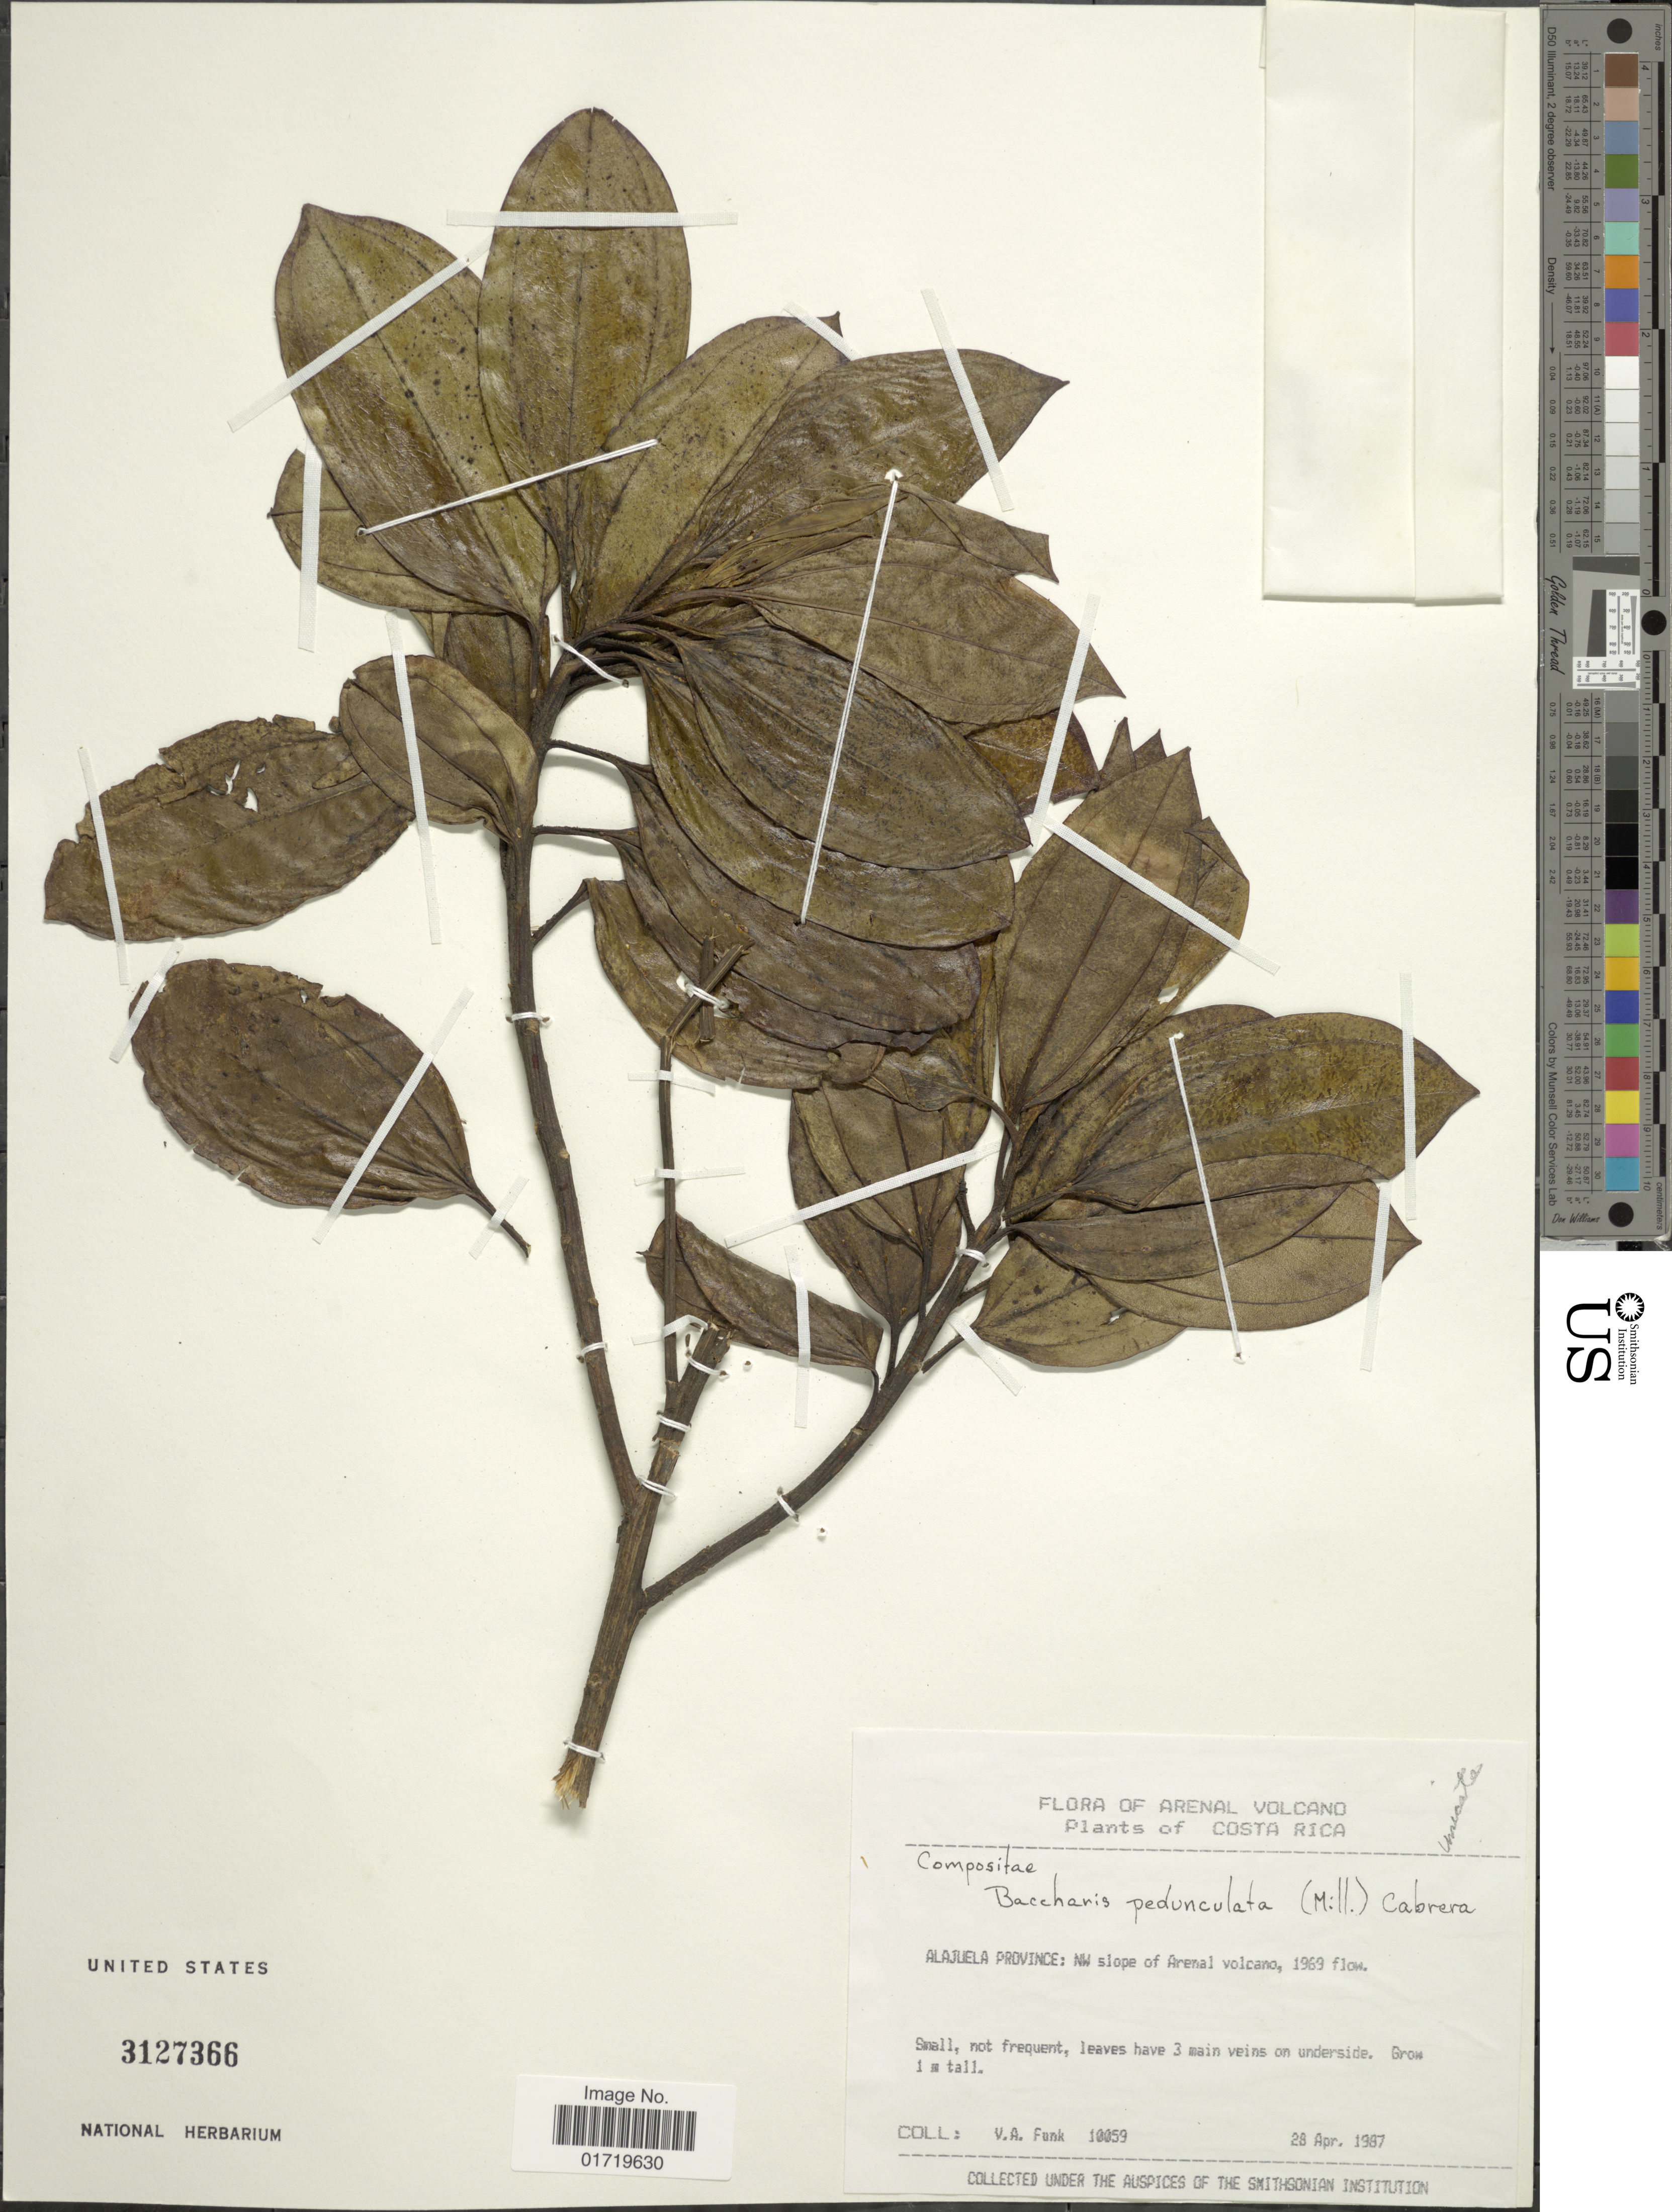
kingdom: Plantae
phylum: Tracheophyta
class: Magnoliopsida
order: Asterales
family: Asteraceae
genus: Baccharis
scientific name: Baccharis pedunculata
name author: (Mill.) Cabrera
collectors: V. Funk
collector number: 10059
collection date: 1987-04-28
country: Costa Rica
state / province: Alajuela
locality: Alajuela Province: NW slope of Arenal volcano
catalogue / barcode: US 3127366